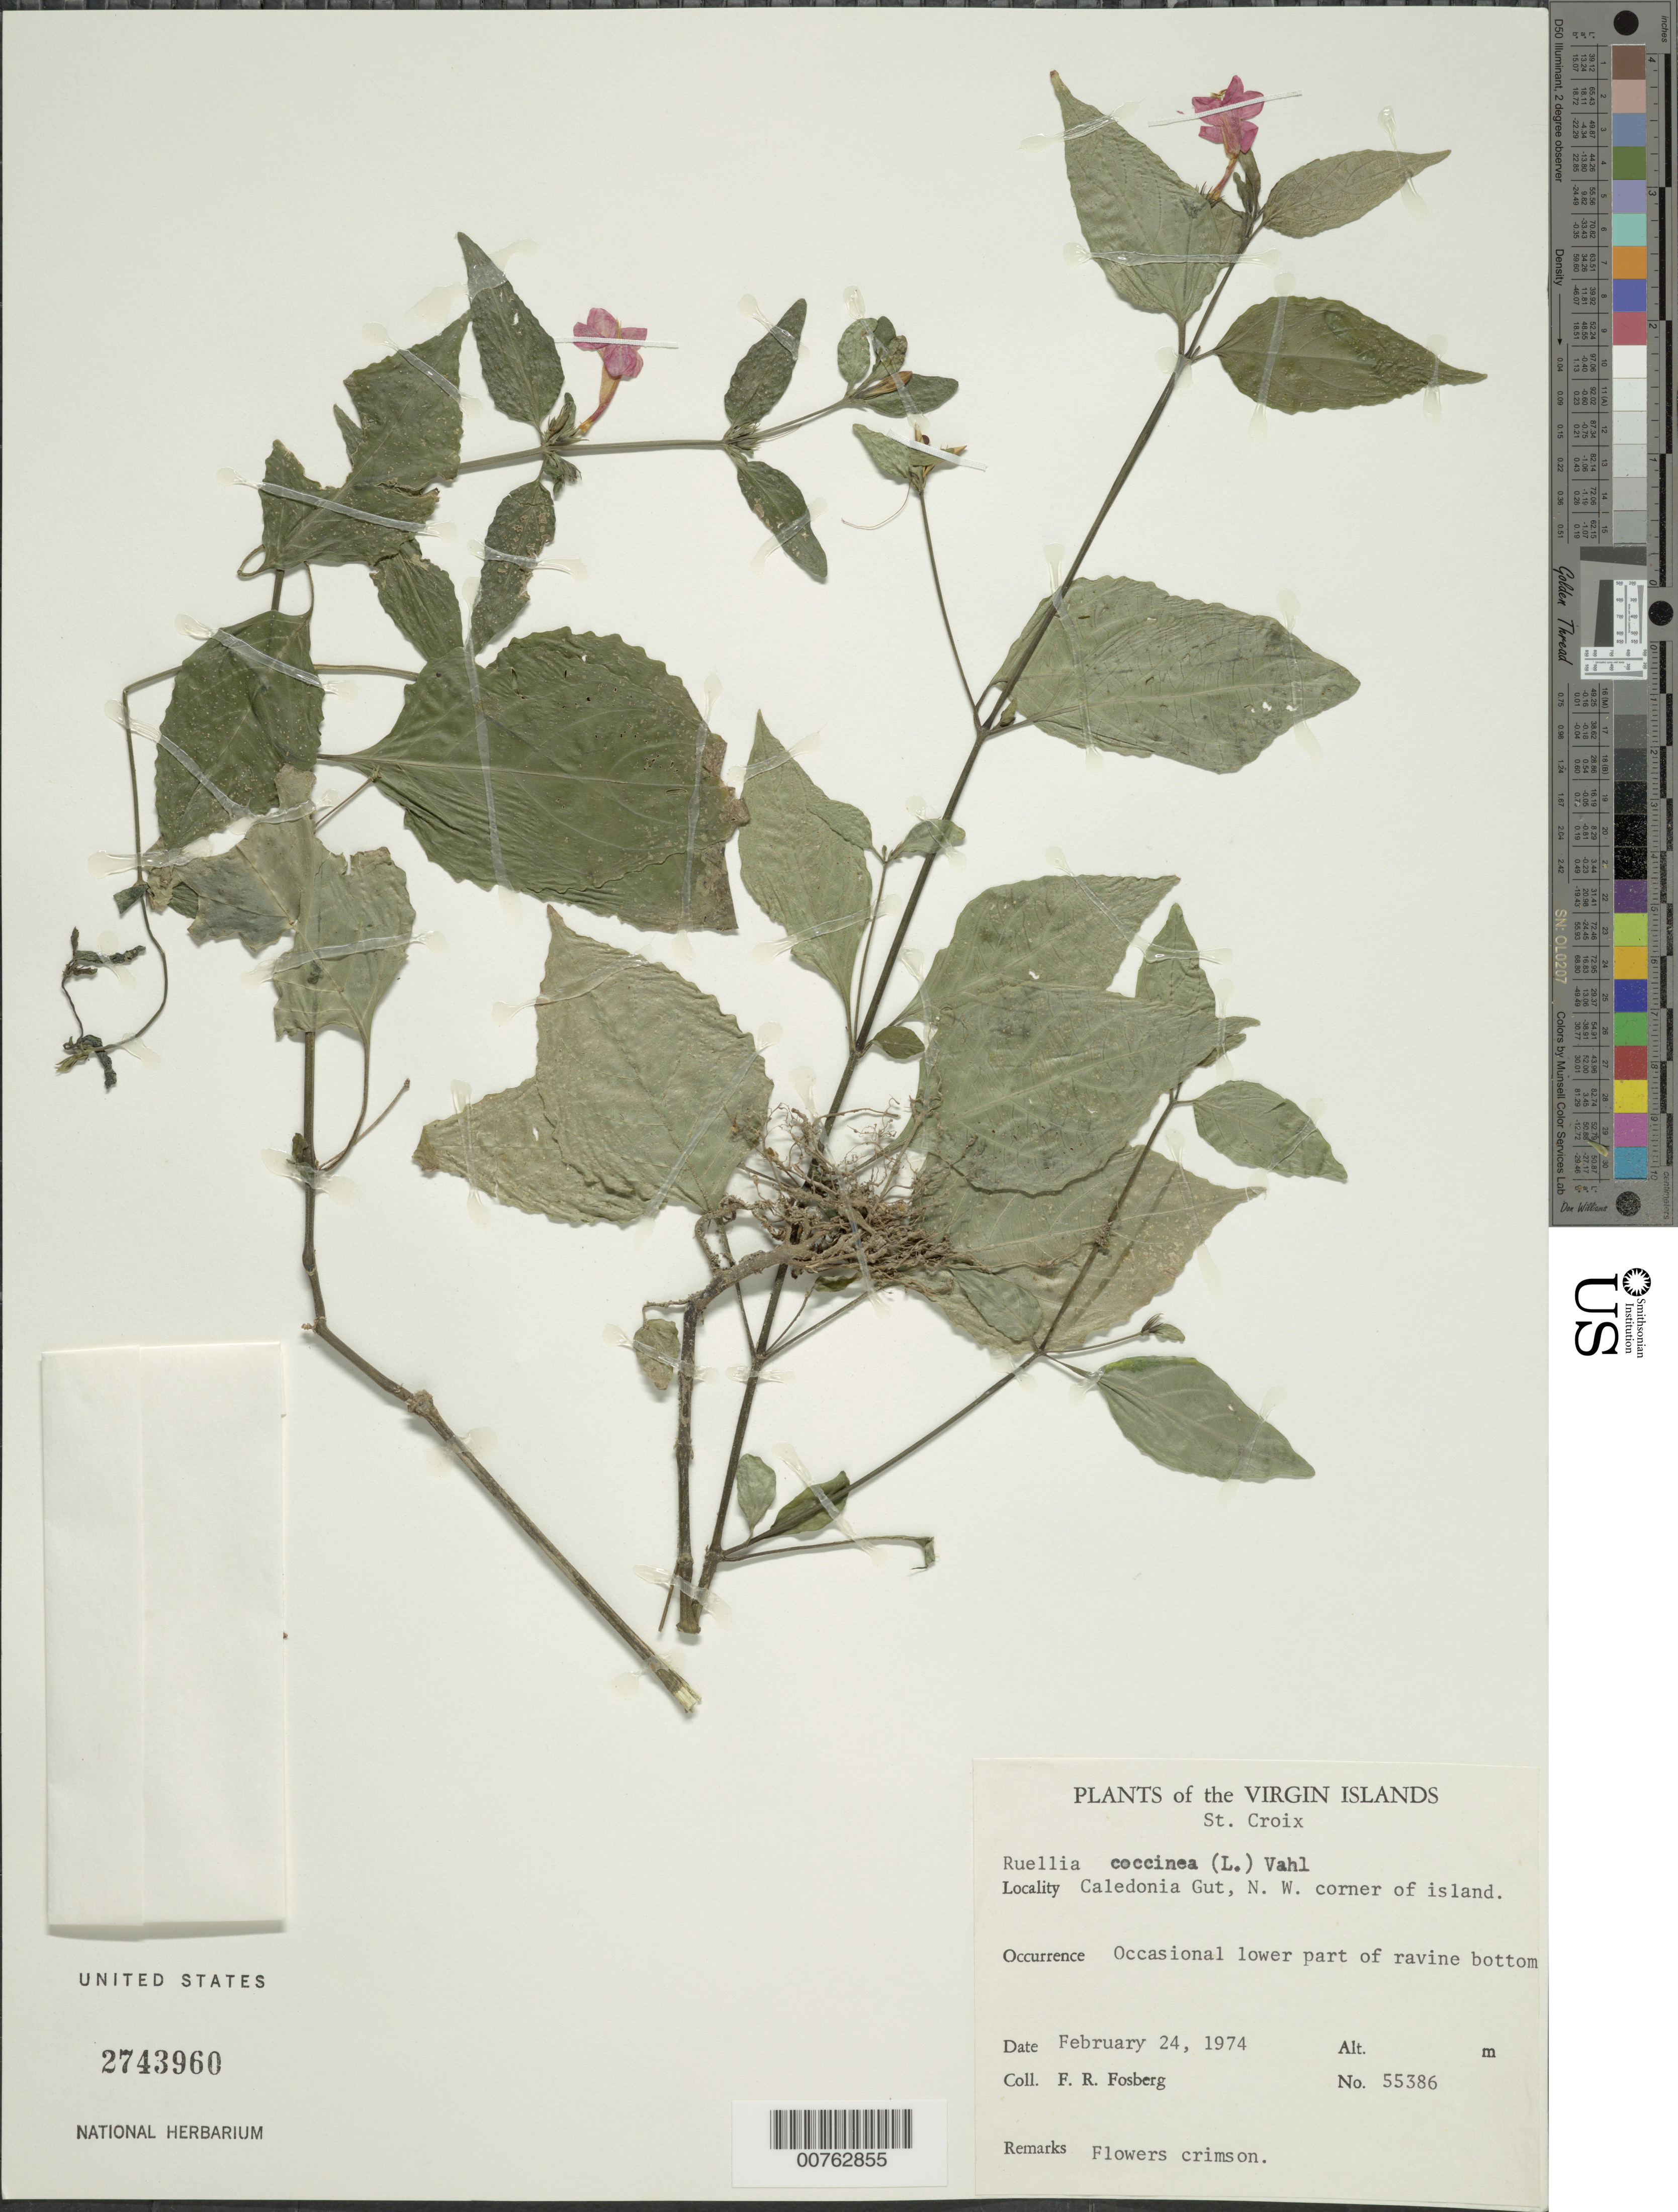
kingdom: Plantae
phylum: Tracheophyta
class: Magnoliopsida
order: Lamiales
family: Acanthaceae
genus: Ruellia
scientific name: Ruellia coccinea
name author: (L.) Vahl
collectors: F. R. Fosberg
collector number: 55386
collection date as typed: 24 Feb 1974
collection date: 1974-02-24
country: U.S. Virgin Islands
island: St. Croix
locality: Caledonia Gut, NW corner or island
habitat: Occasional lower part of ravine bottom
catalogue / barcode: US 2743960